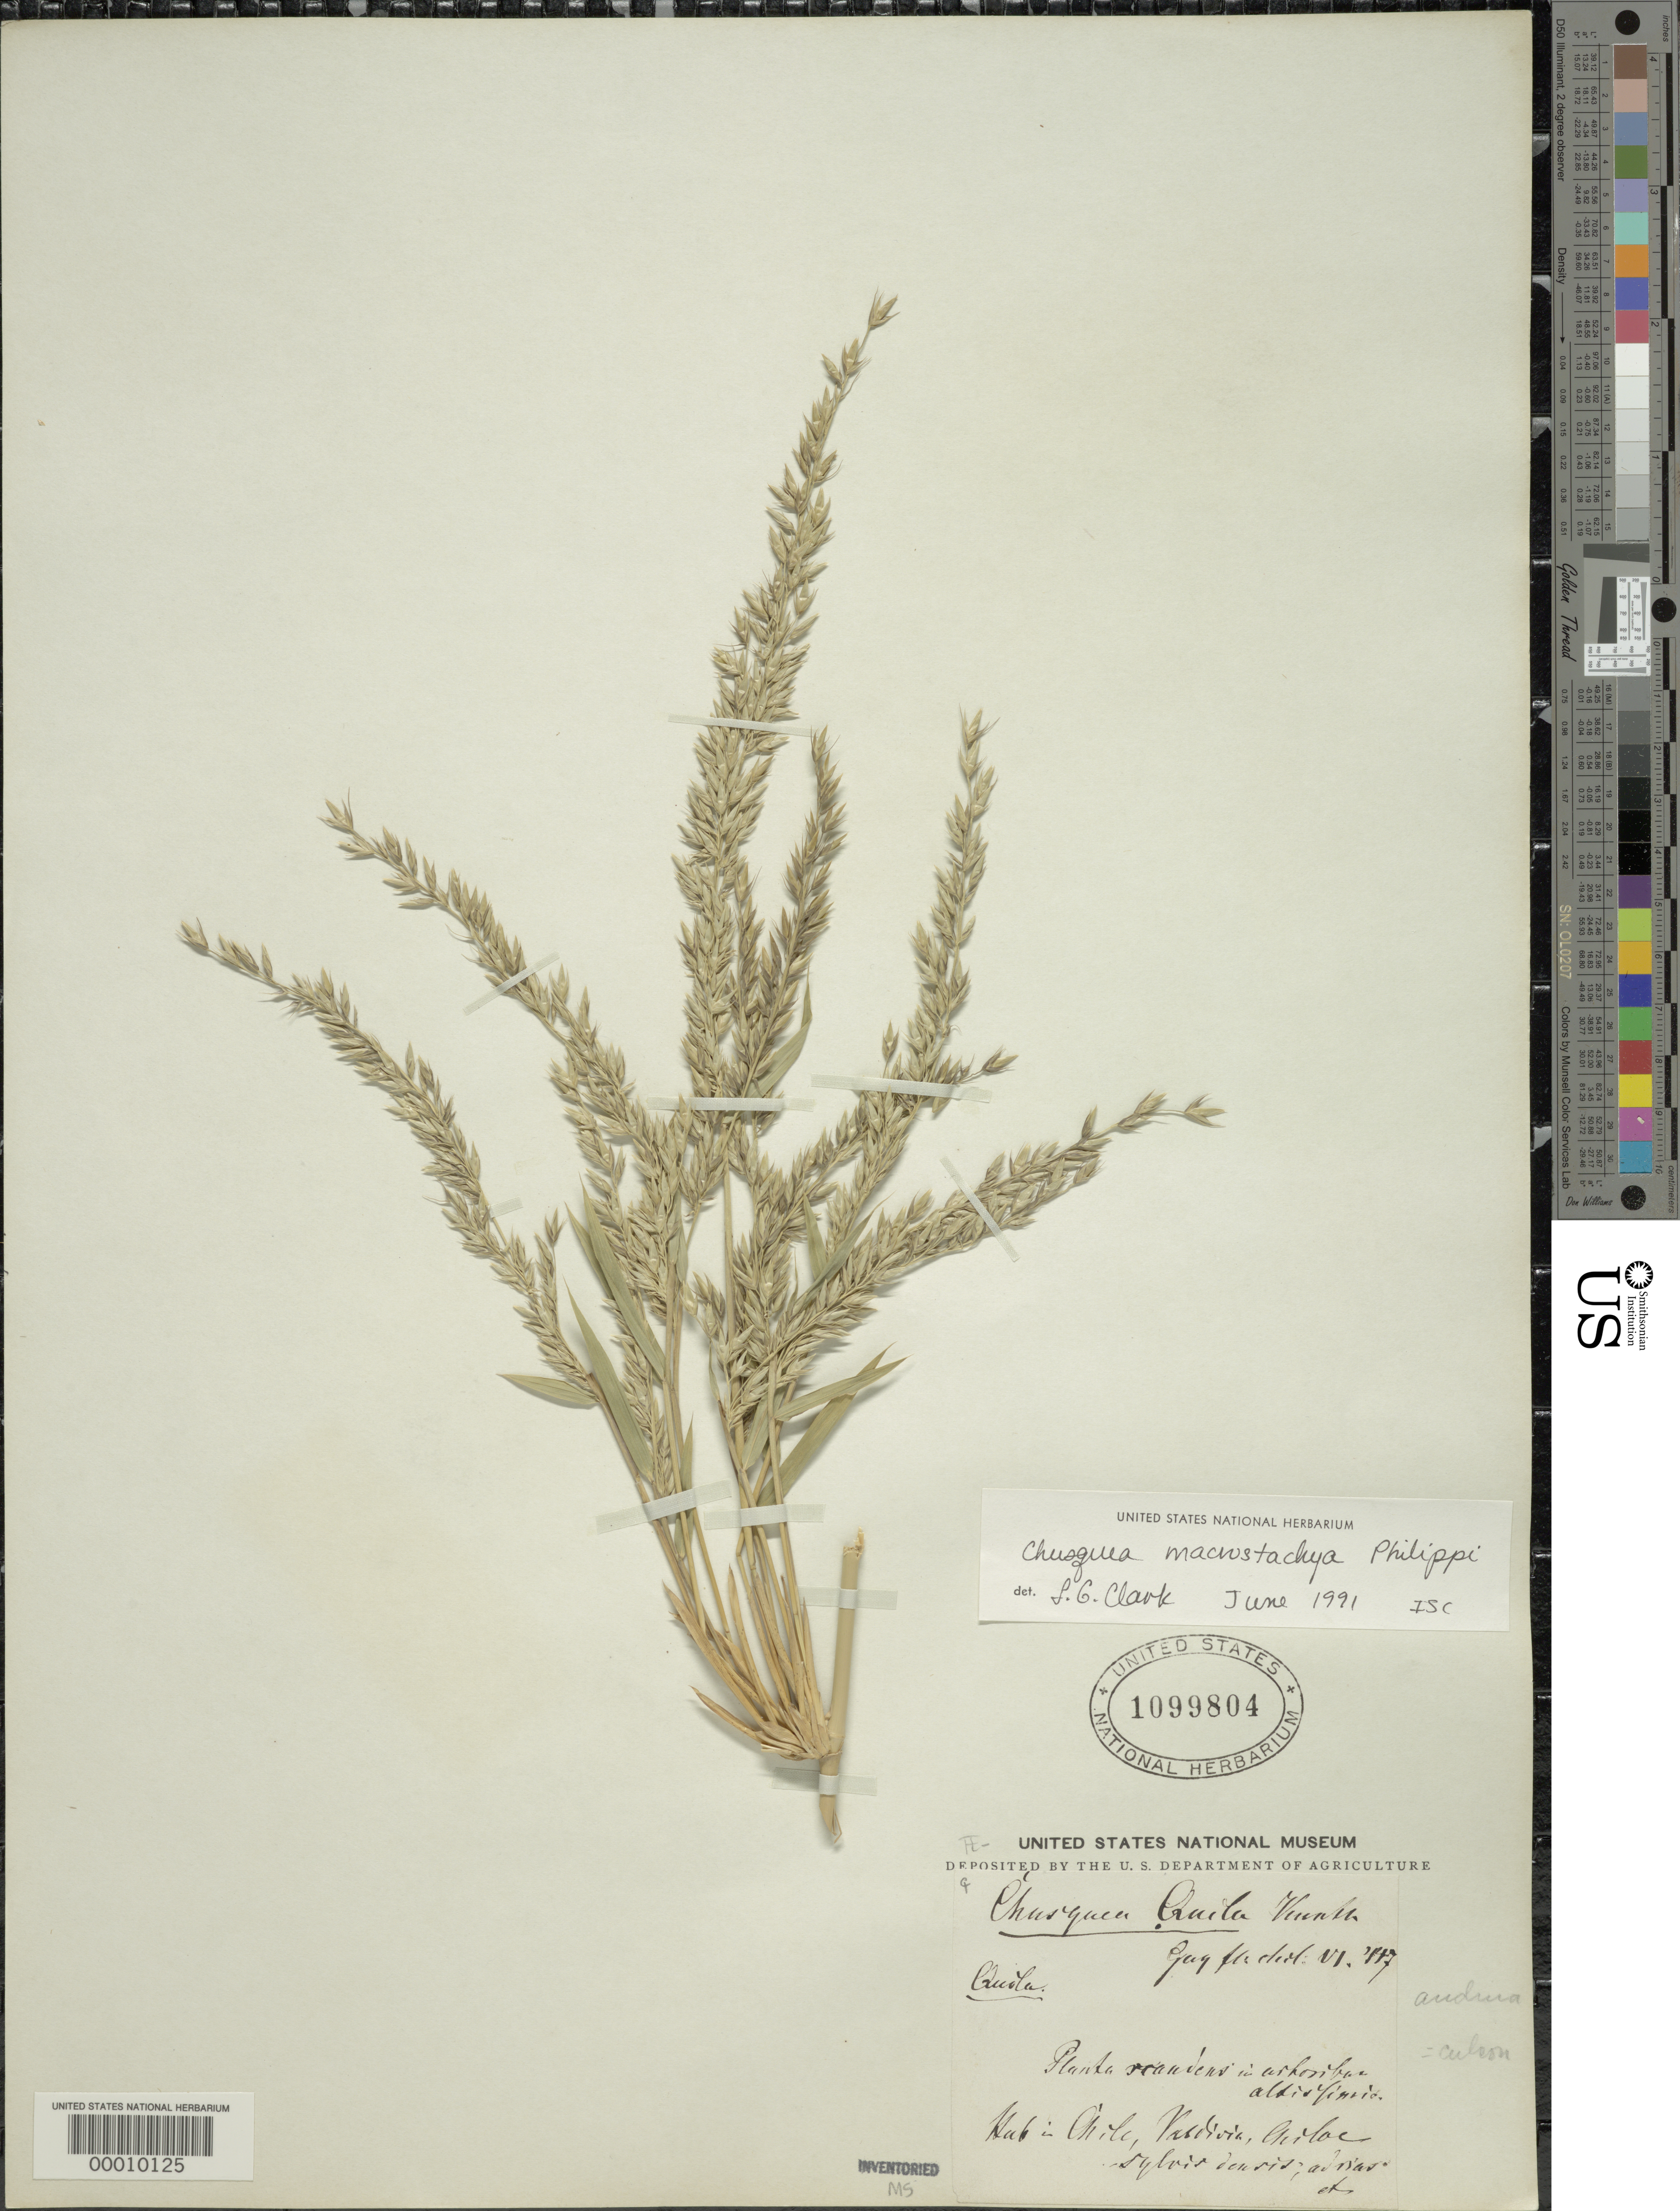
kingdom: Plantae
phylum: Tracheophyta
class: Liliopsida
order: Poales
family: Poaceae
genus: Chusquea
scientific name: Chusquea macrostachya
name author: Phil.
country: Chile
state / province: Los Lagos (X)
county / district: Valdivia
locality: Cholac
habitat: Forest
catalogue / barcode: US 1099804